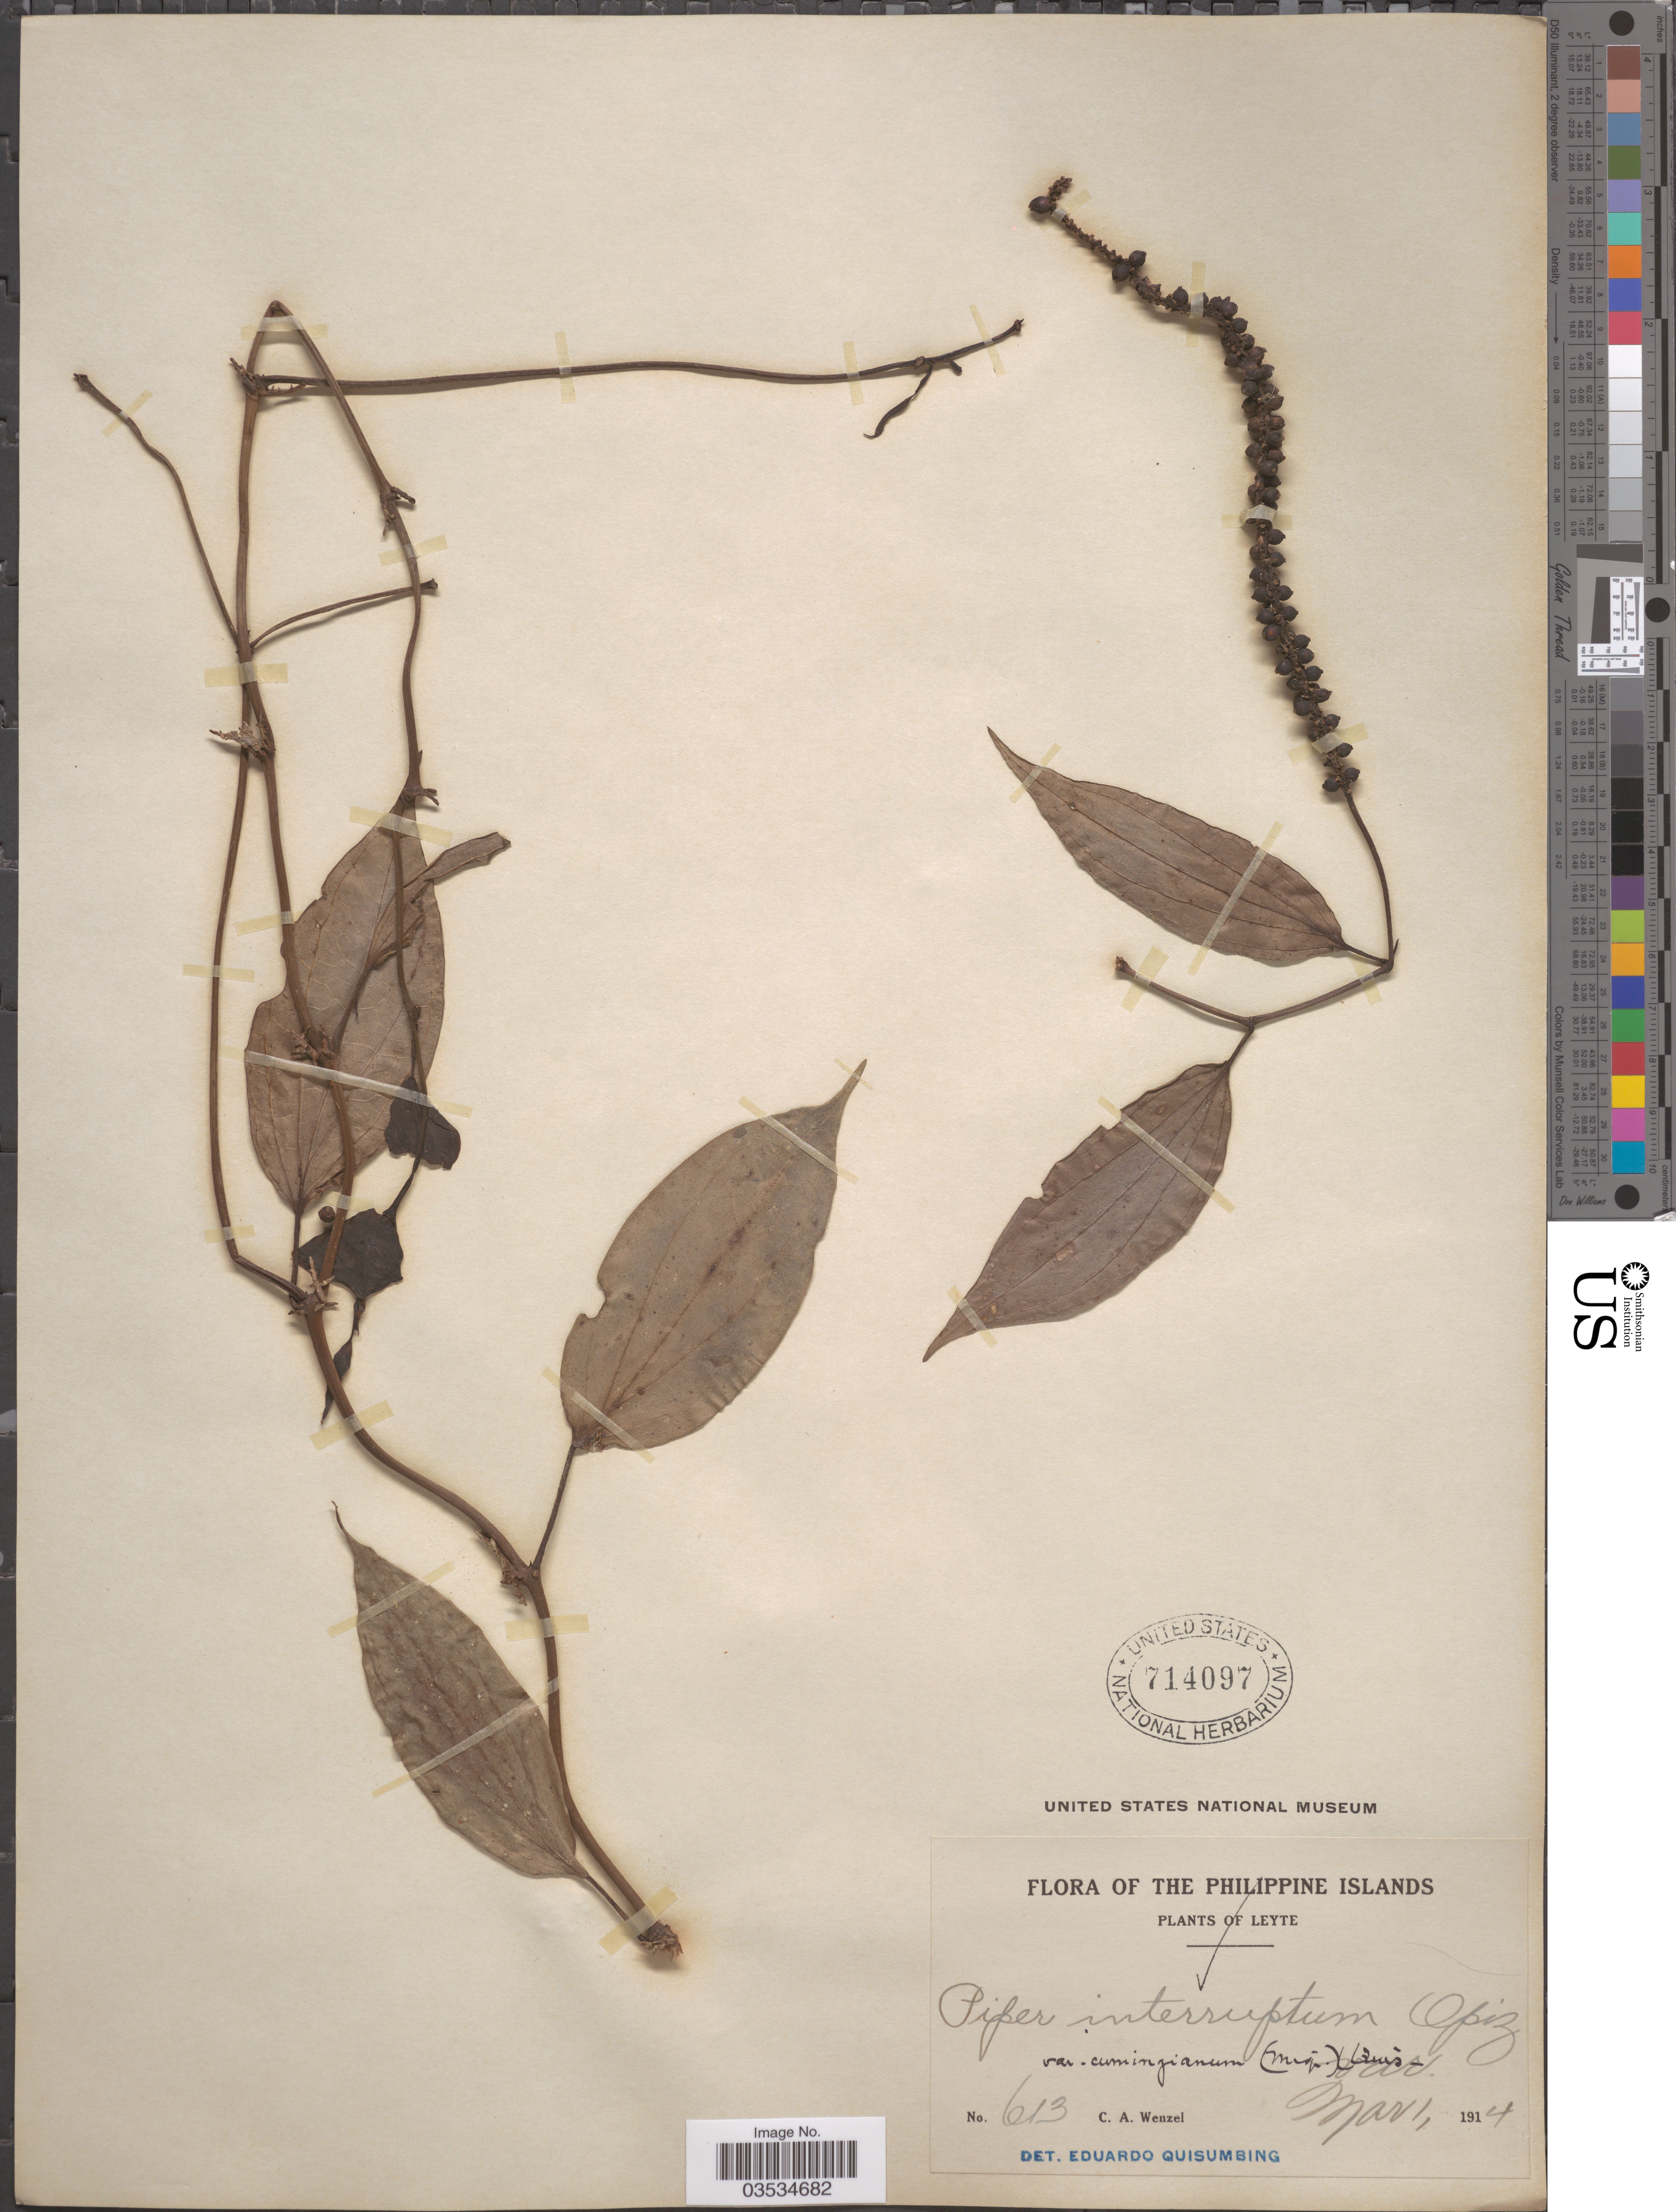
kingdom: Plantae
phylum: Tracheophyta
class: Magnoliopsida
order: Piperales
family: Piperaceae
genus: Piper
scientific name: Piper interruptum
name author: Opiz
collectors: C. Wenzel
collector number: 613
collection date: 1914-03-01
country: Philippines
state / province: Eastern Visayas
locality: The Philippine Islands. Leyte.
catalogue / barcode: US 714097